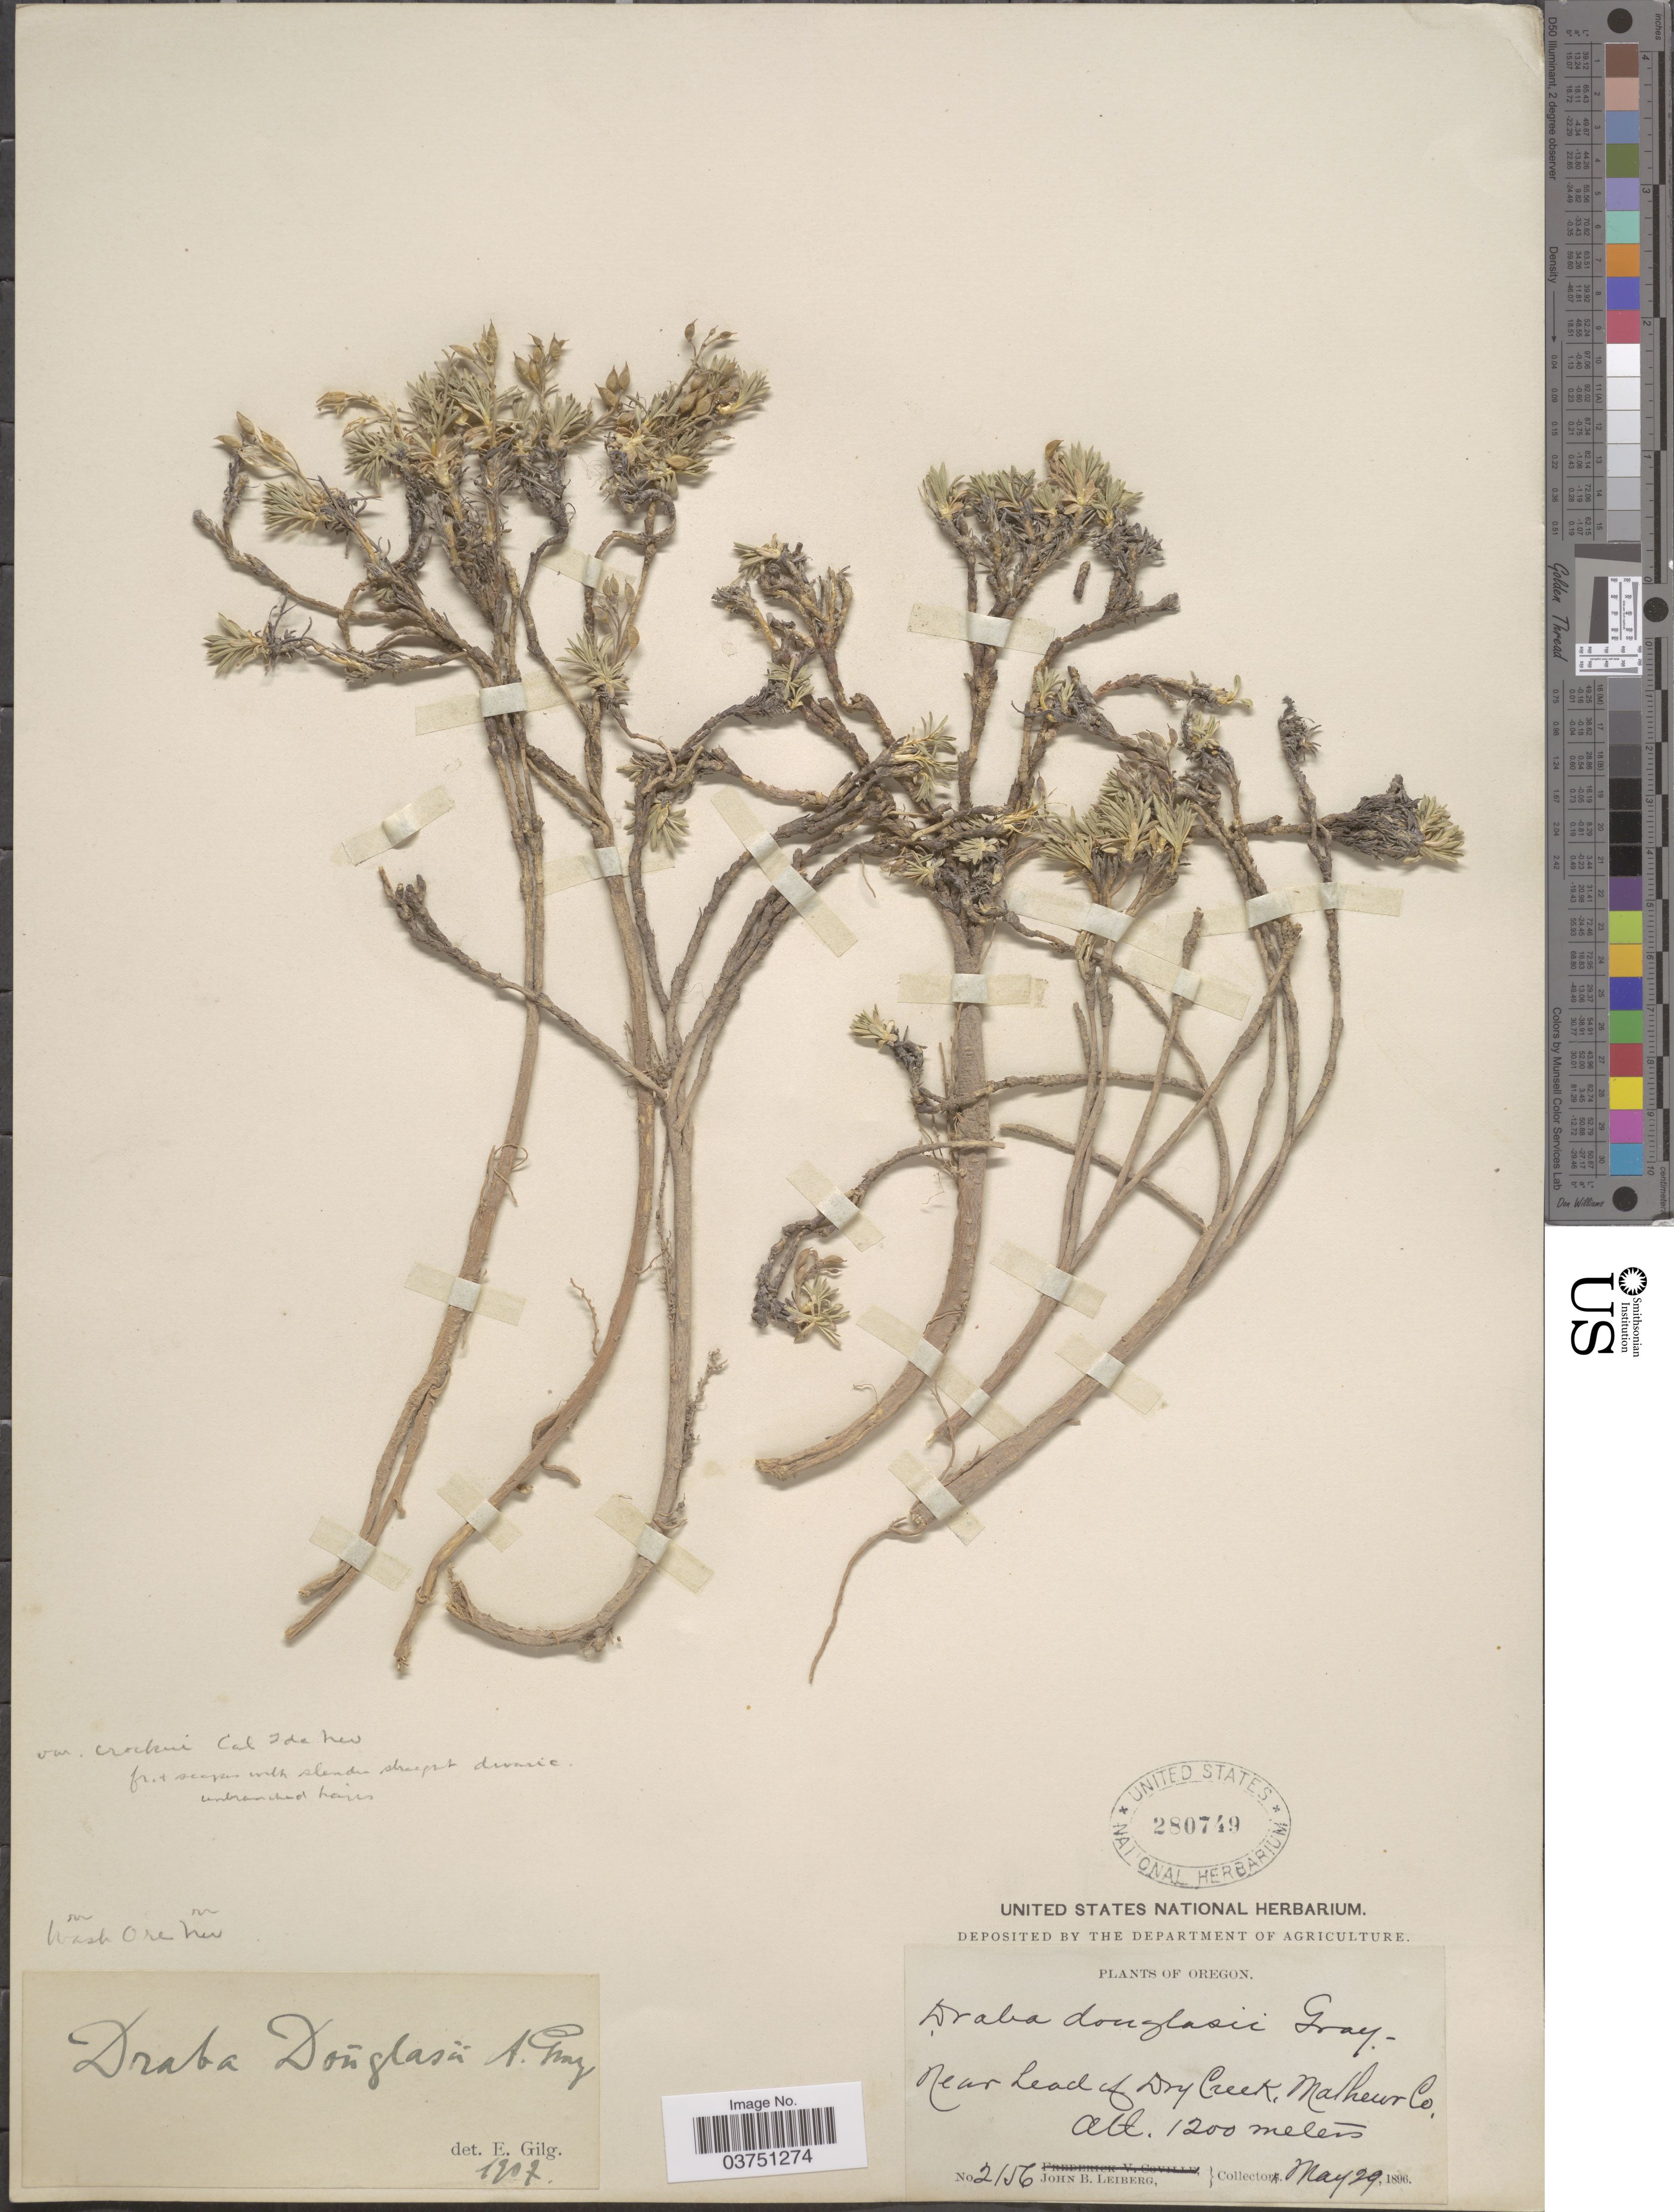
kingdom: Plantae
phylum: Tracheophyta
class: Magnoliopsida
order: Brassicales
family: Brassicaceae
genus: Cusickiella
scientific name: Cusickiella douglasii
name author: (A. Gray) Rollins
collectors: J. B. Leiberg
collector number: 2156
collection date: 1896-05-29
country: United States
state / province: Oregon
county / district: Malheur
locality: Near head of Dry Creek, Malheur Co.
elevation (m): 1200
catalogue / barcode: US 280749